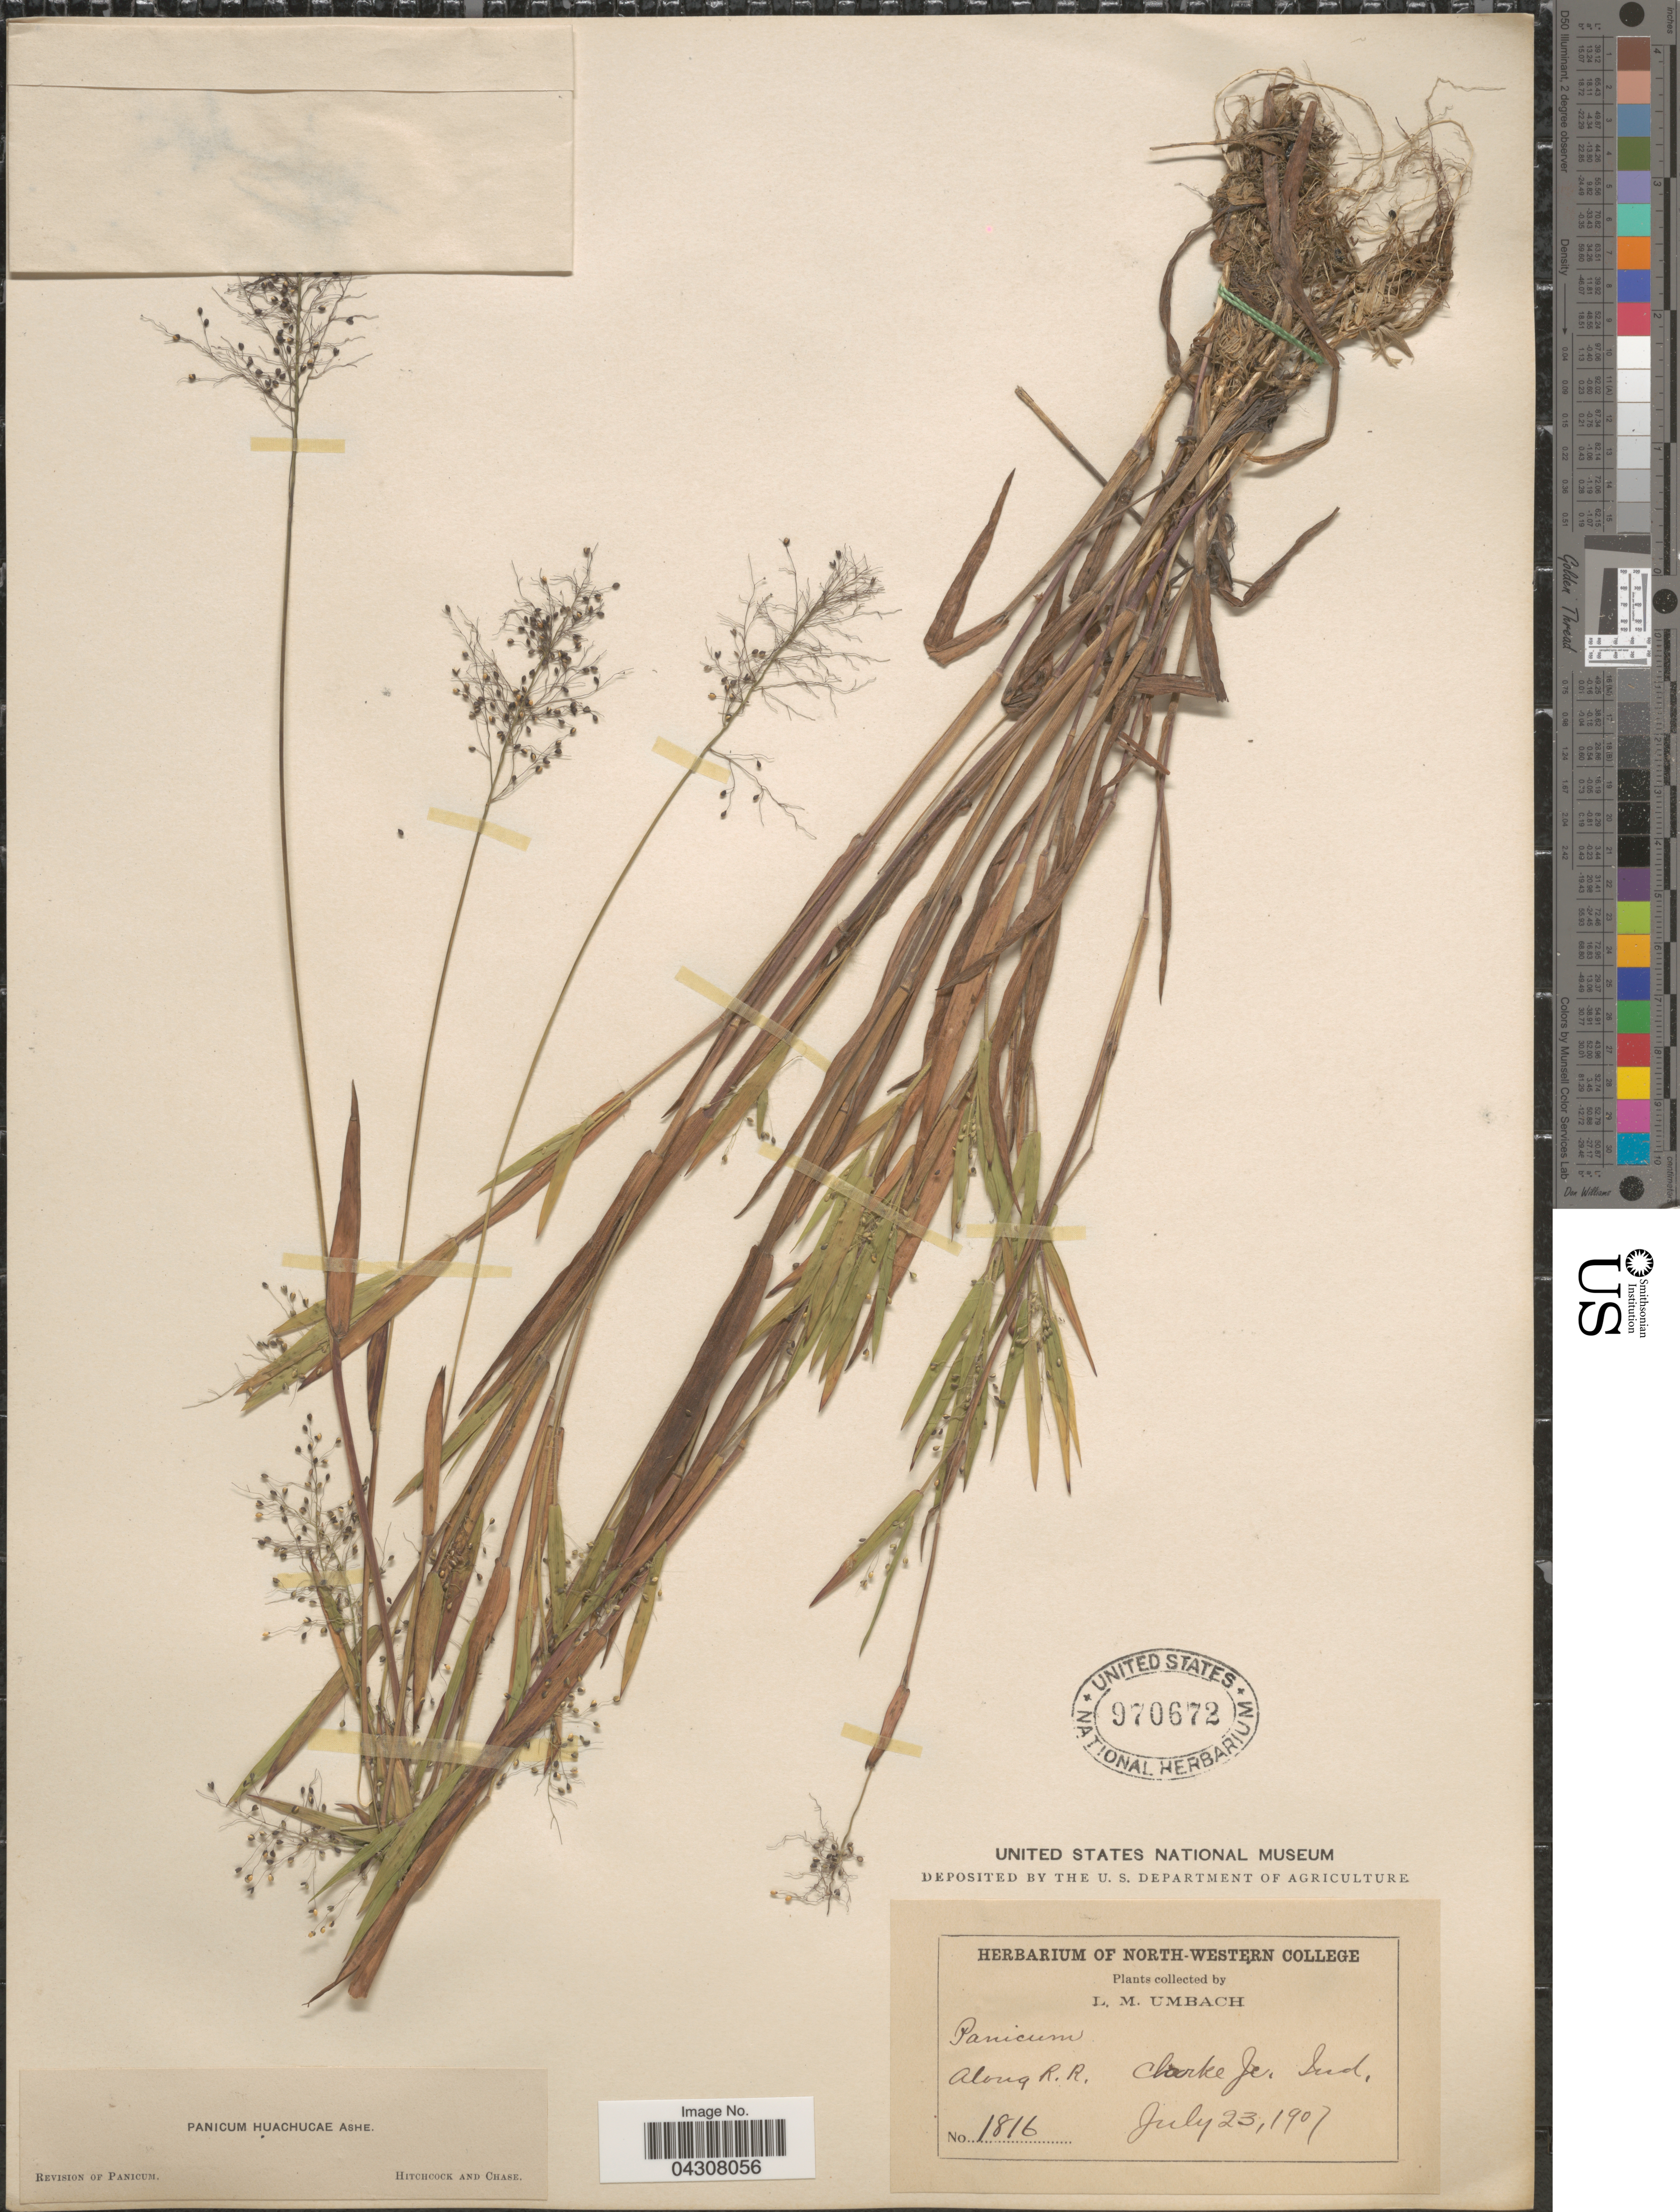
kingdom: Plantae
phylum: Tracheophyta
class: Liliopsida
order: Poales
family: Poaceae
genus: Dichanthelium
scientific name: Dichanthelium acuminatum var. acuminatum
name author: (Sw.) Gould & C.A. Clark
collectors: L. M. Umbach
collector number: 1816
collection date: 1907-07-23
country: United States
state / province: Indiana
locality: Along R.R. Clarke Jc.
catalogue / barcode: US 970672